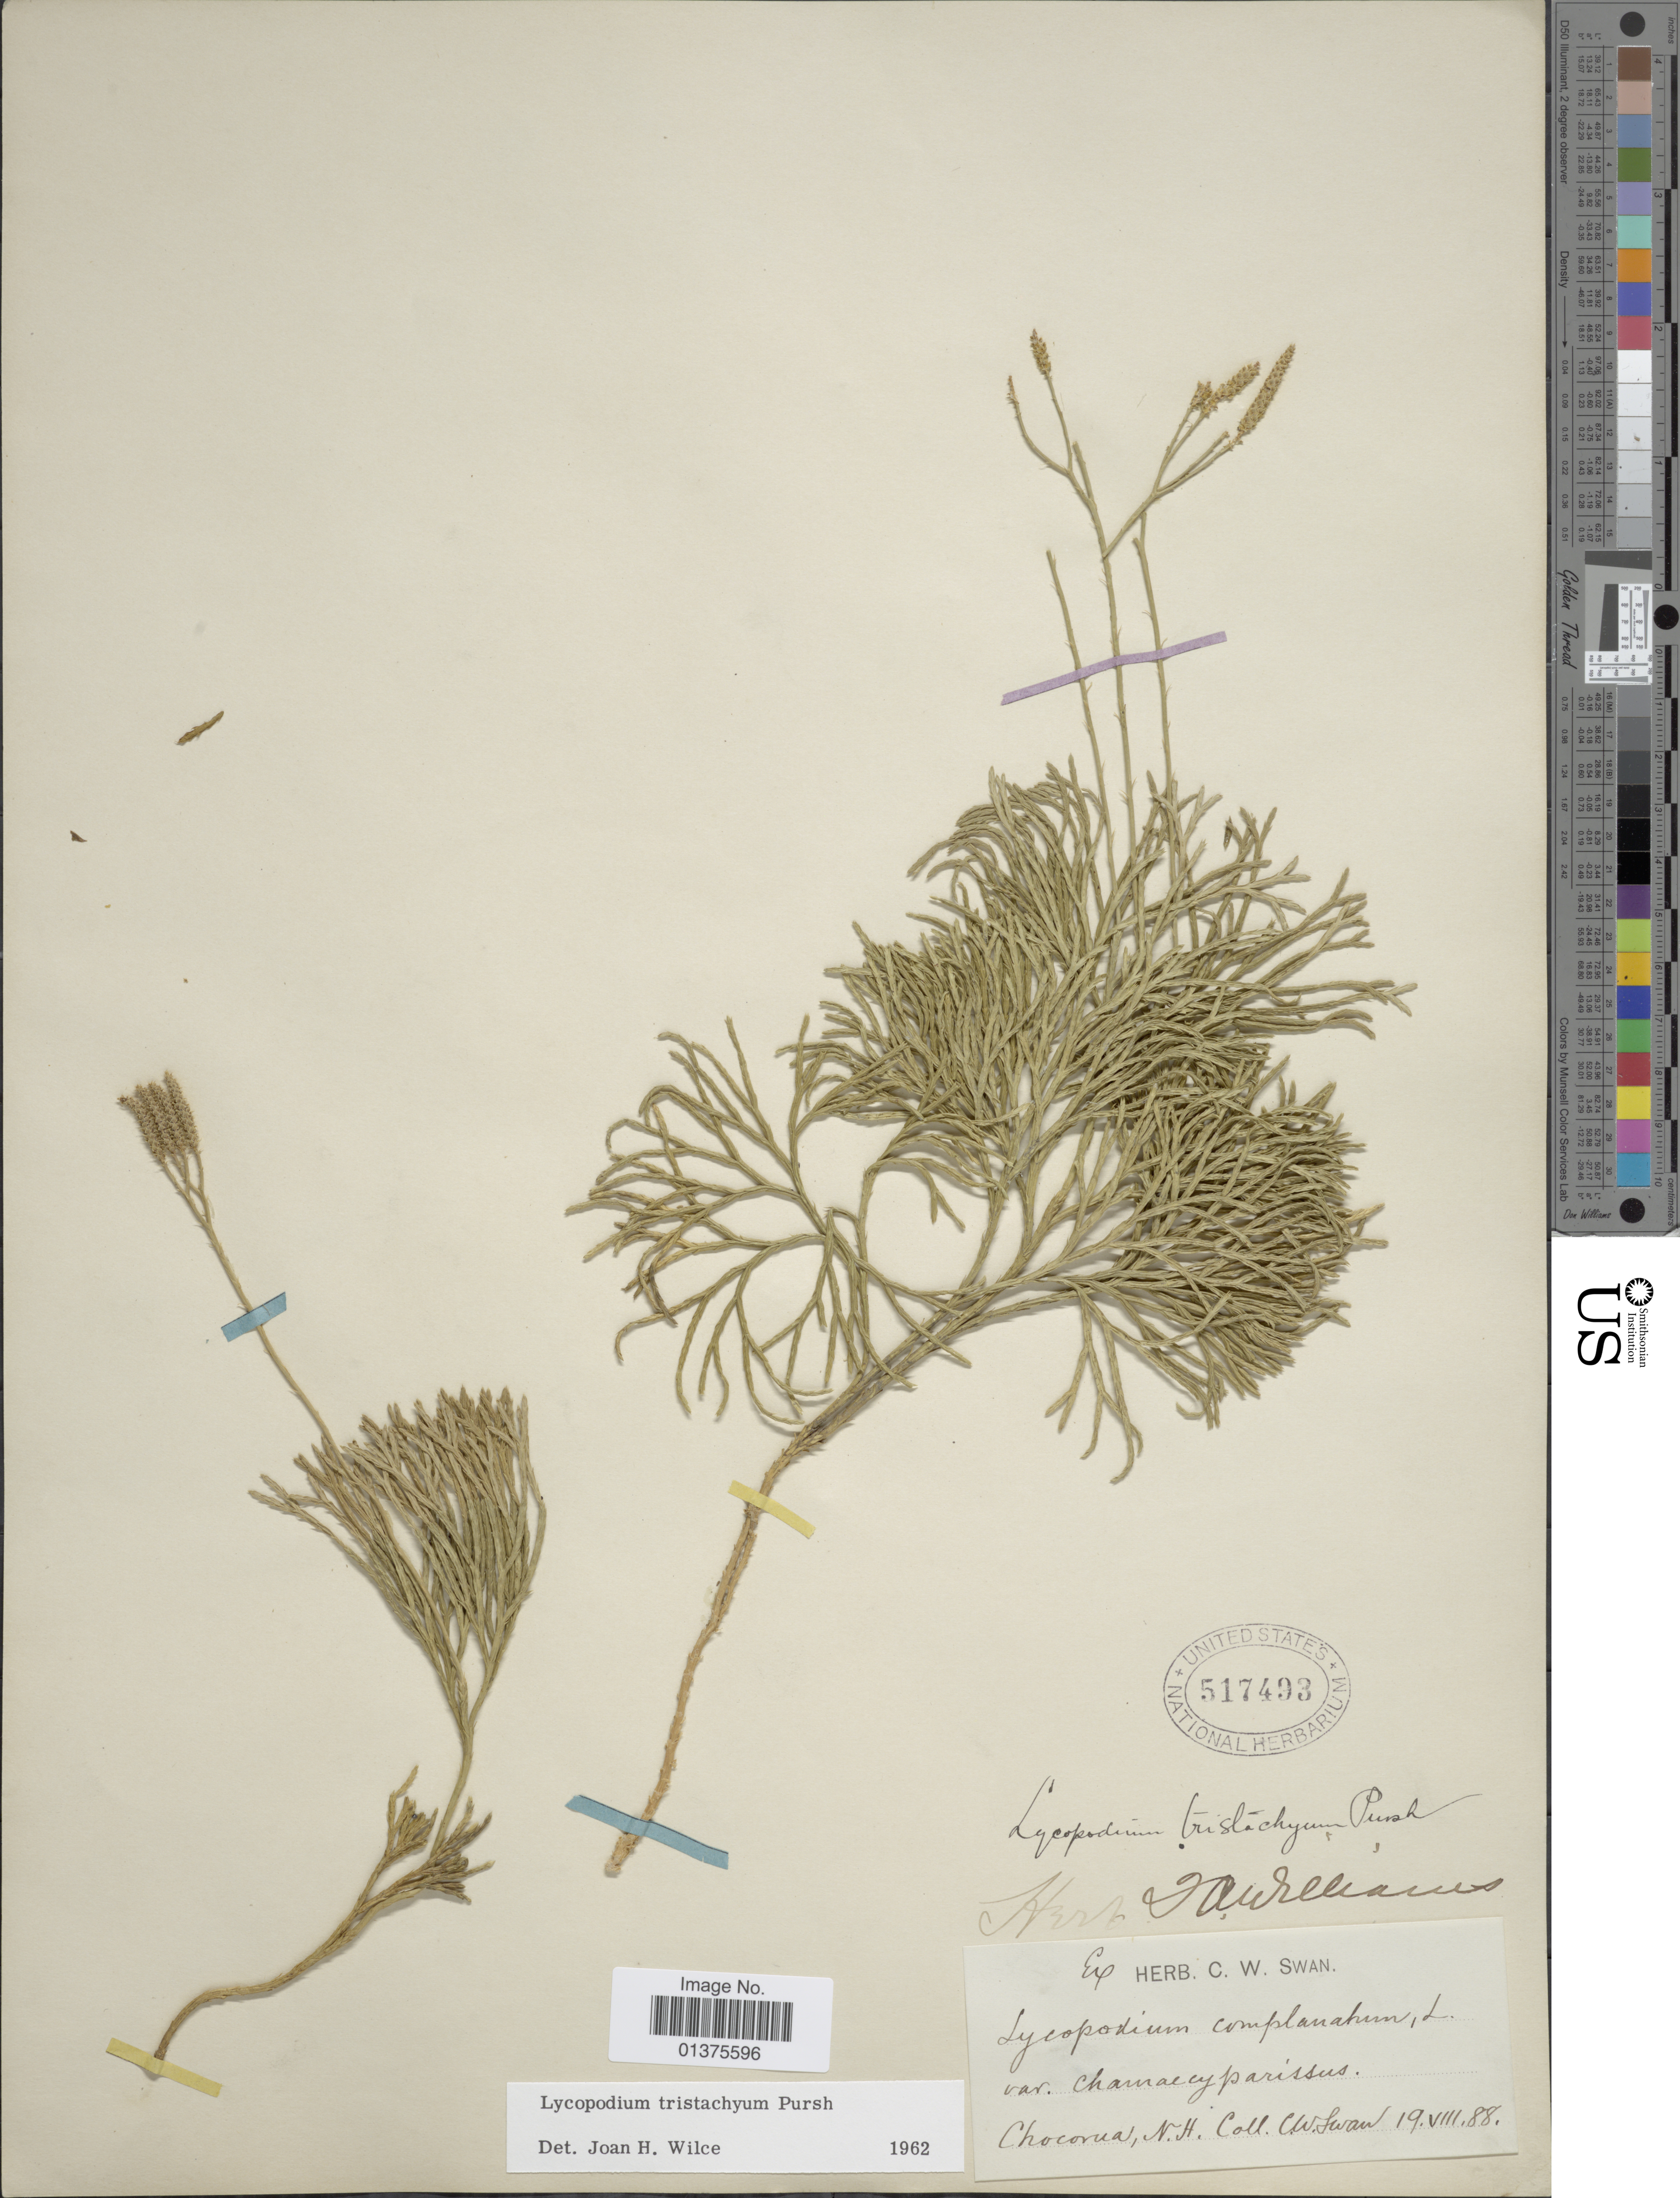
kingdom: Plantae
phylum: Tracheophyta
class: Lycopodiopsida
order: Lycopodiales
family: Lycopodiaceae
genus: Diphasiastrum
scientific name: Diphasiastrum tristachyum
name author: (Pursh) Holub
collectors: C. Swan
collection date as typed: Transcribed d/m/y: 19/8/88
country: United States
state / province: New Hampshire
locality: Chocorua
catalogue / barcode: US 517493